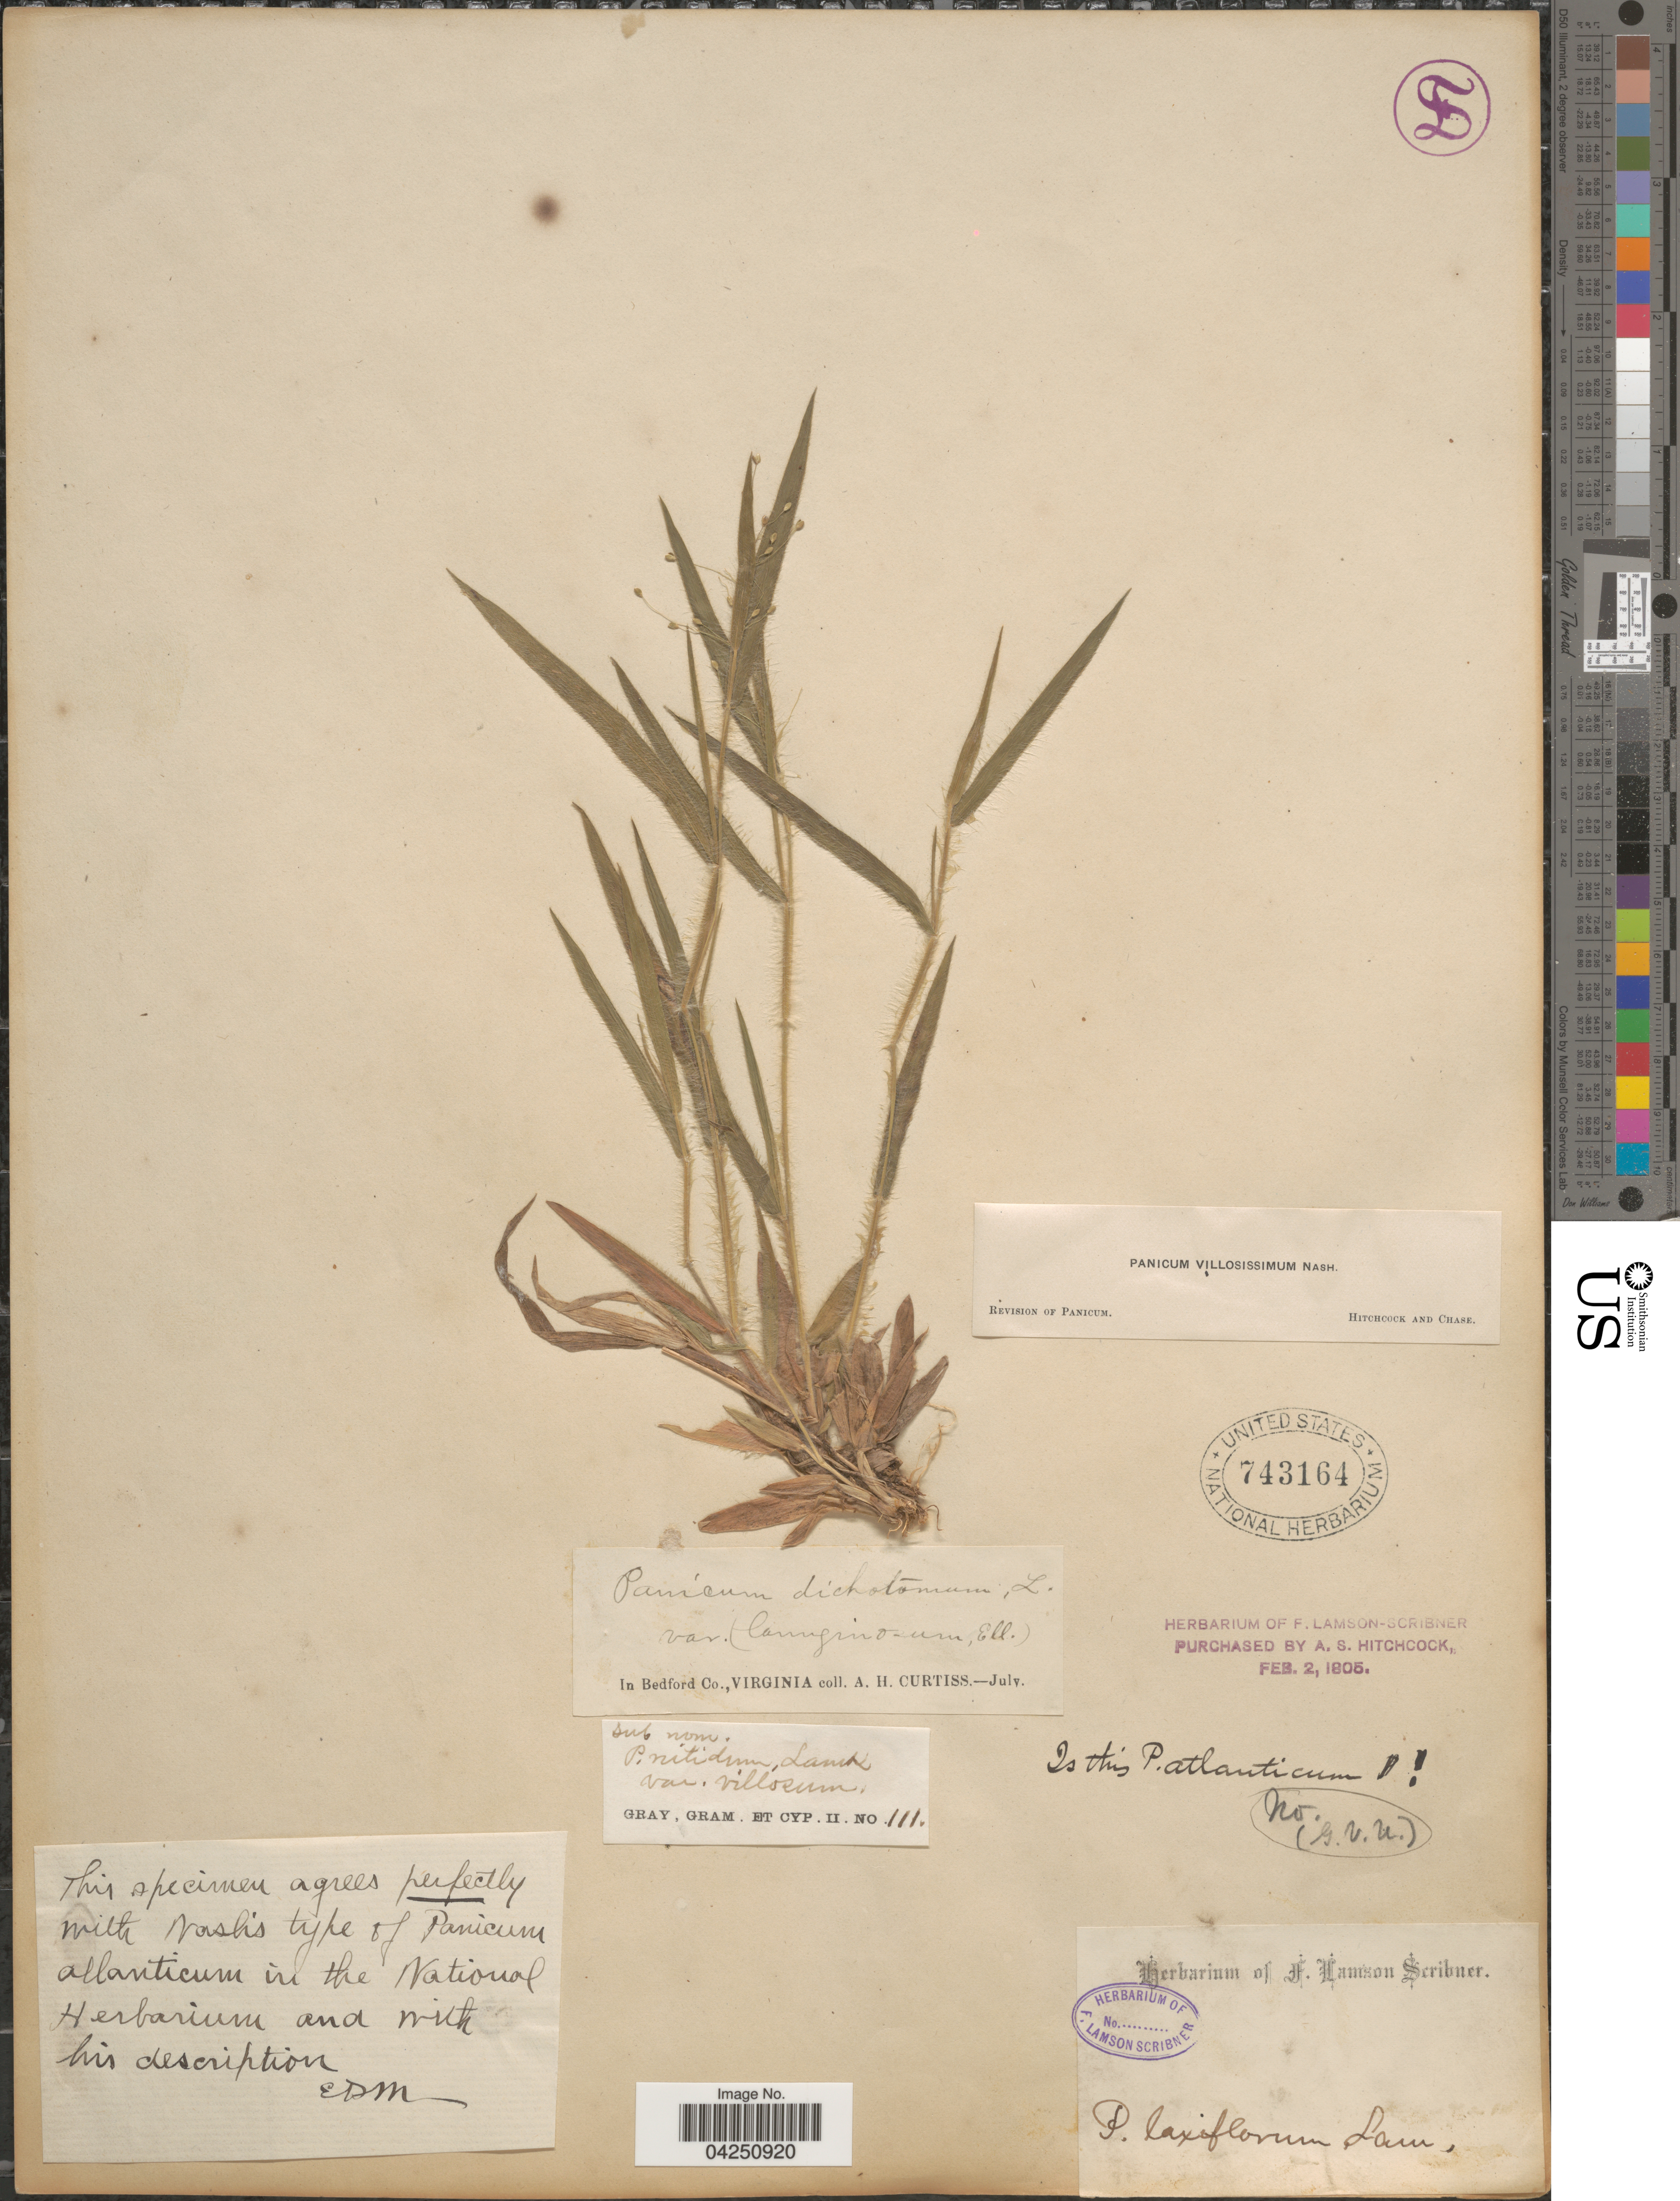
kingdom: Plantae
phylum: Tracheophyta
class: Liliopsida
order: Poales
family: Poaceae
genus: Dichanthelium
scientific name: Dichanthelium acuminatum var. acuminatum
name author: (Sw.) Gould & C.A. Clark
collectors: A. H. Curtiss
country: United States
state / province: Virginia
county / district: Bedford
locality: In Bedford Co.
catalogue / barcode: US 743164